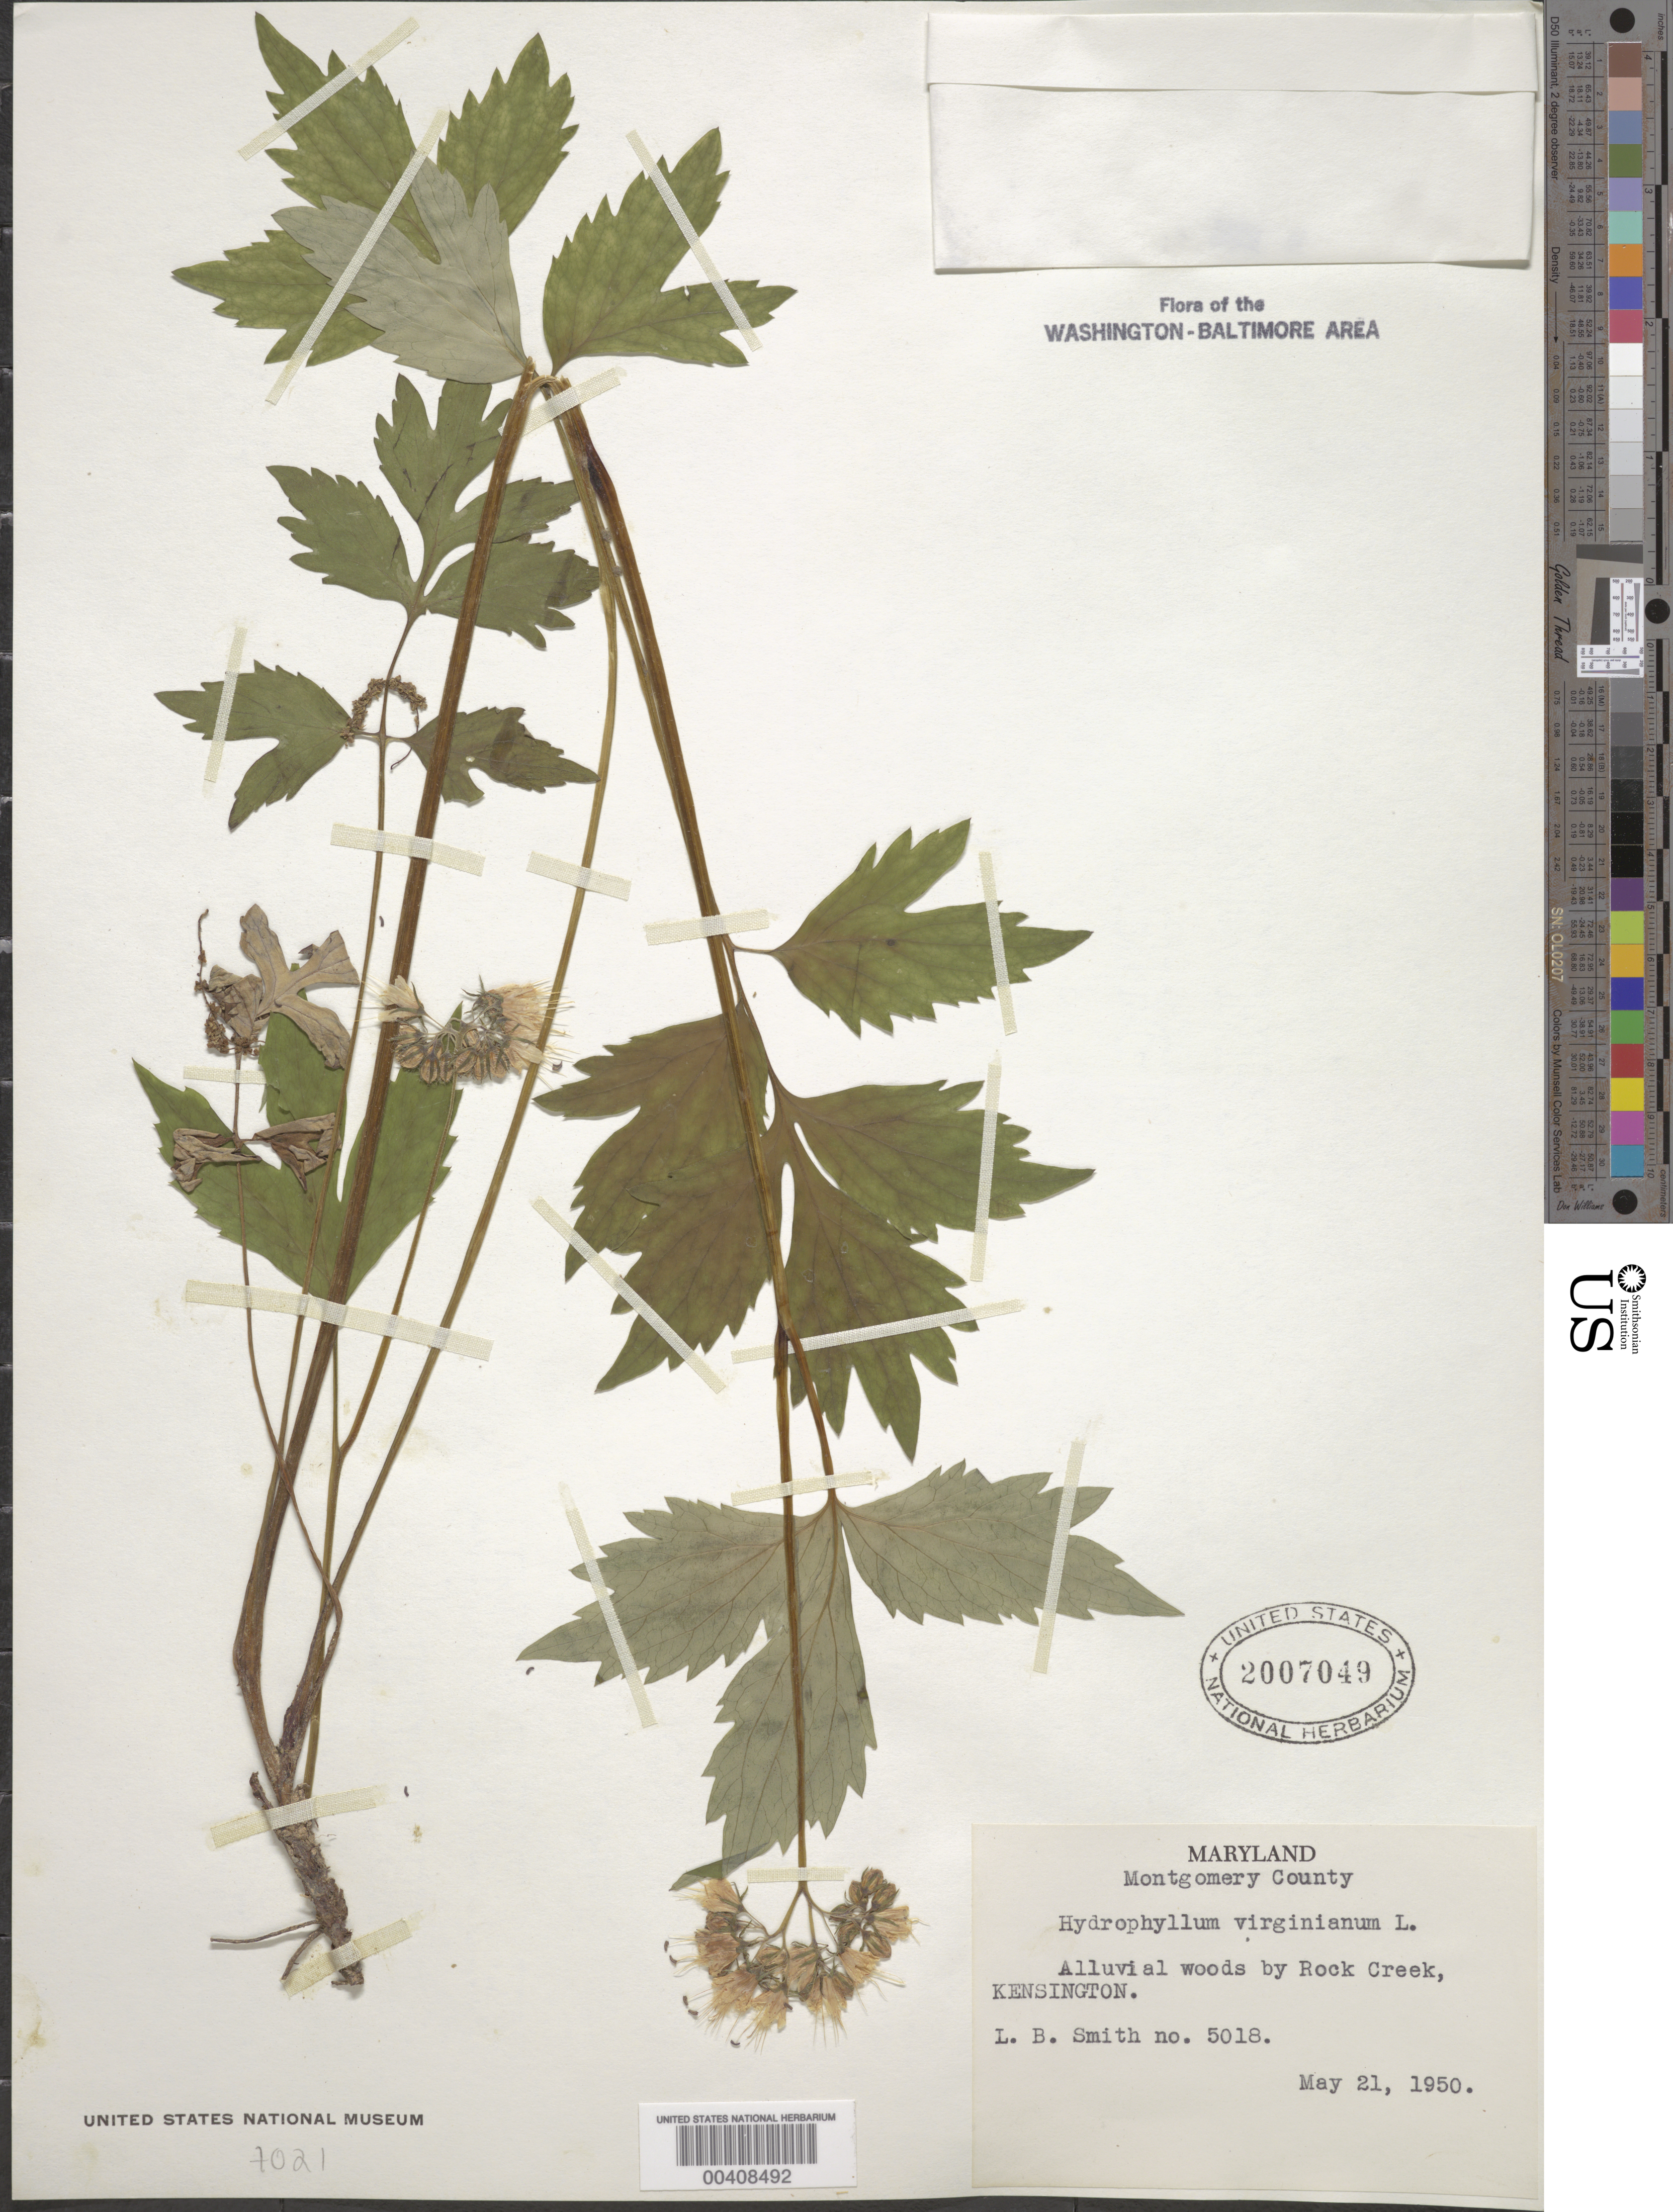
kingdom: Plantae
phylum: Tracheophyta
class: Magnoliopsida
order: Boraginales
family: Hydrophyllaceae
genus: Hydrophyllum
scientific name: Hydrophyllum virginianum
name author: L.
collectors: L. Smith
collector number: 5018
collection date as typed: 21 May 1950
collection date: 1950-05-21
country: United States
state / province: Maryland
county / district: Montgomery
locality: By Rock Creek, Kensington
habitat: Alluvial woods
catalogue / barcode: US 2007049